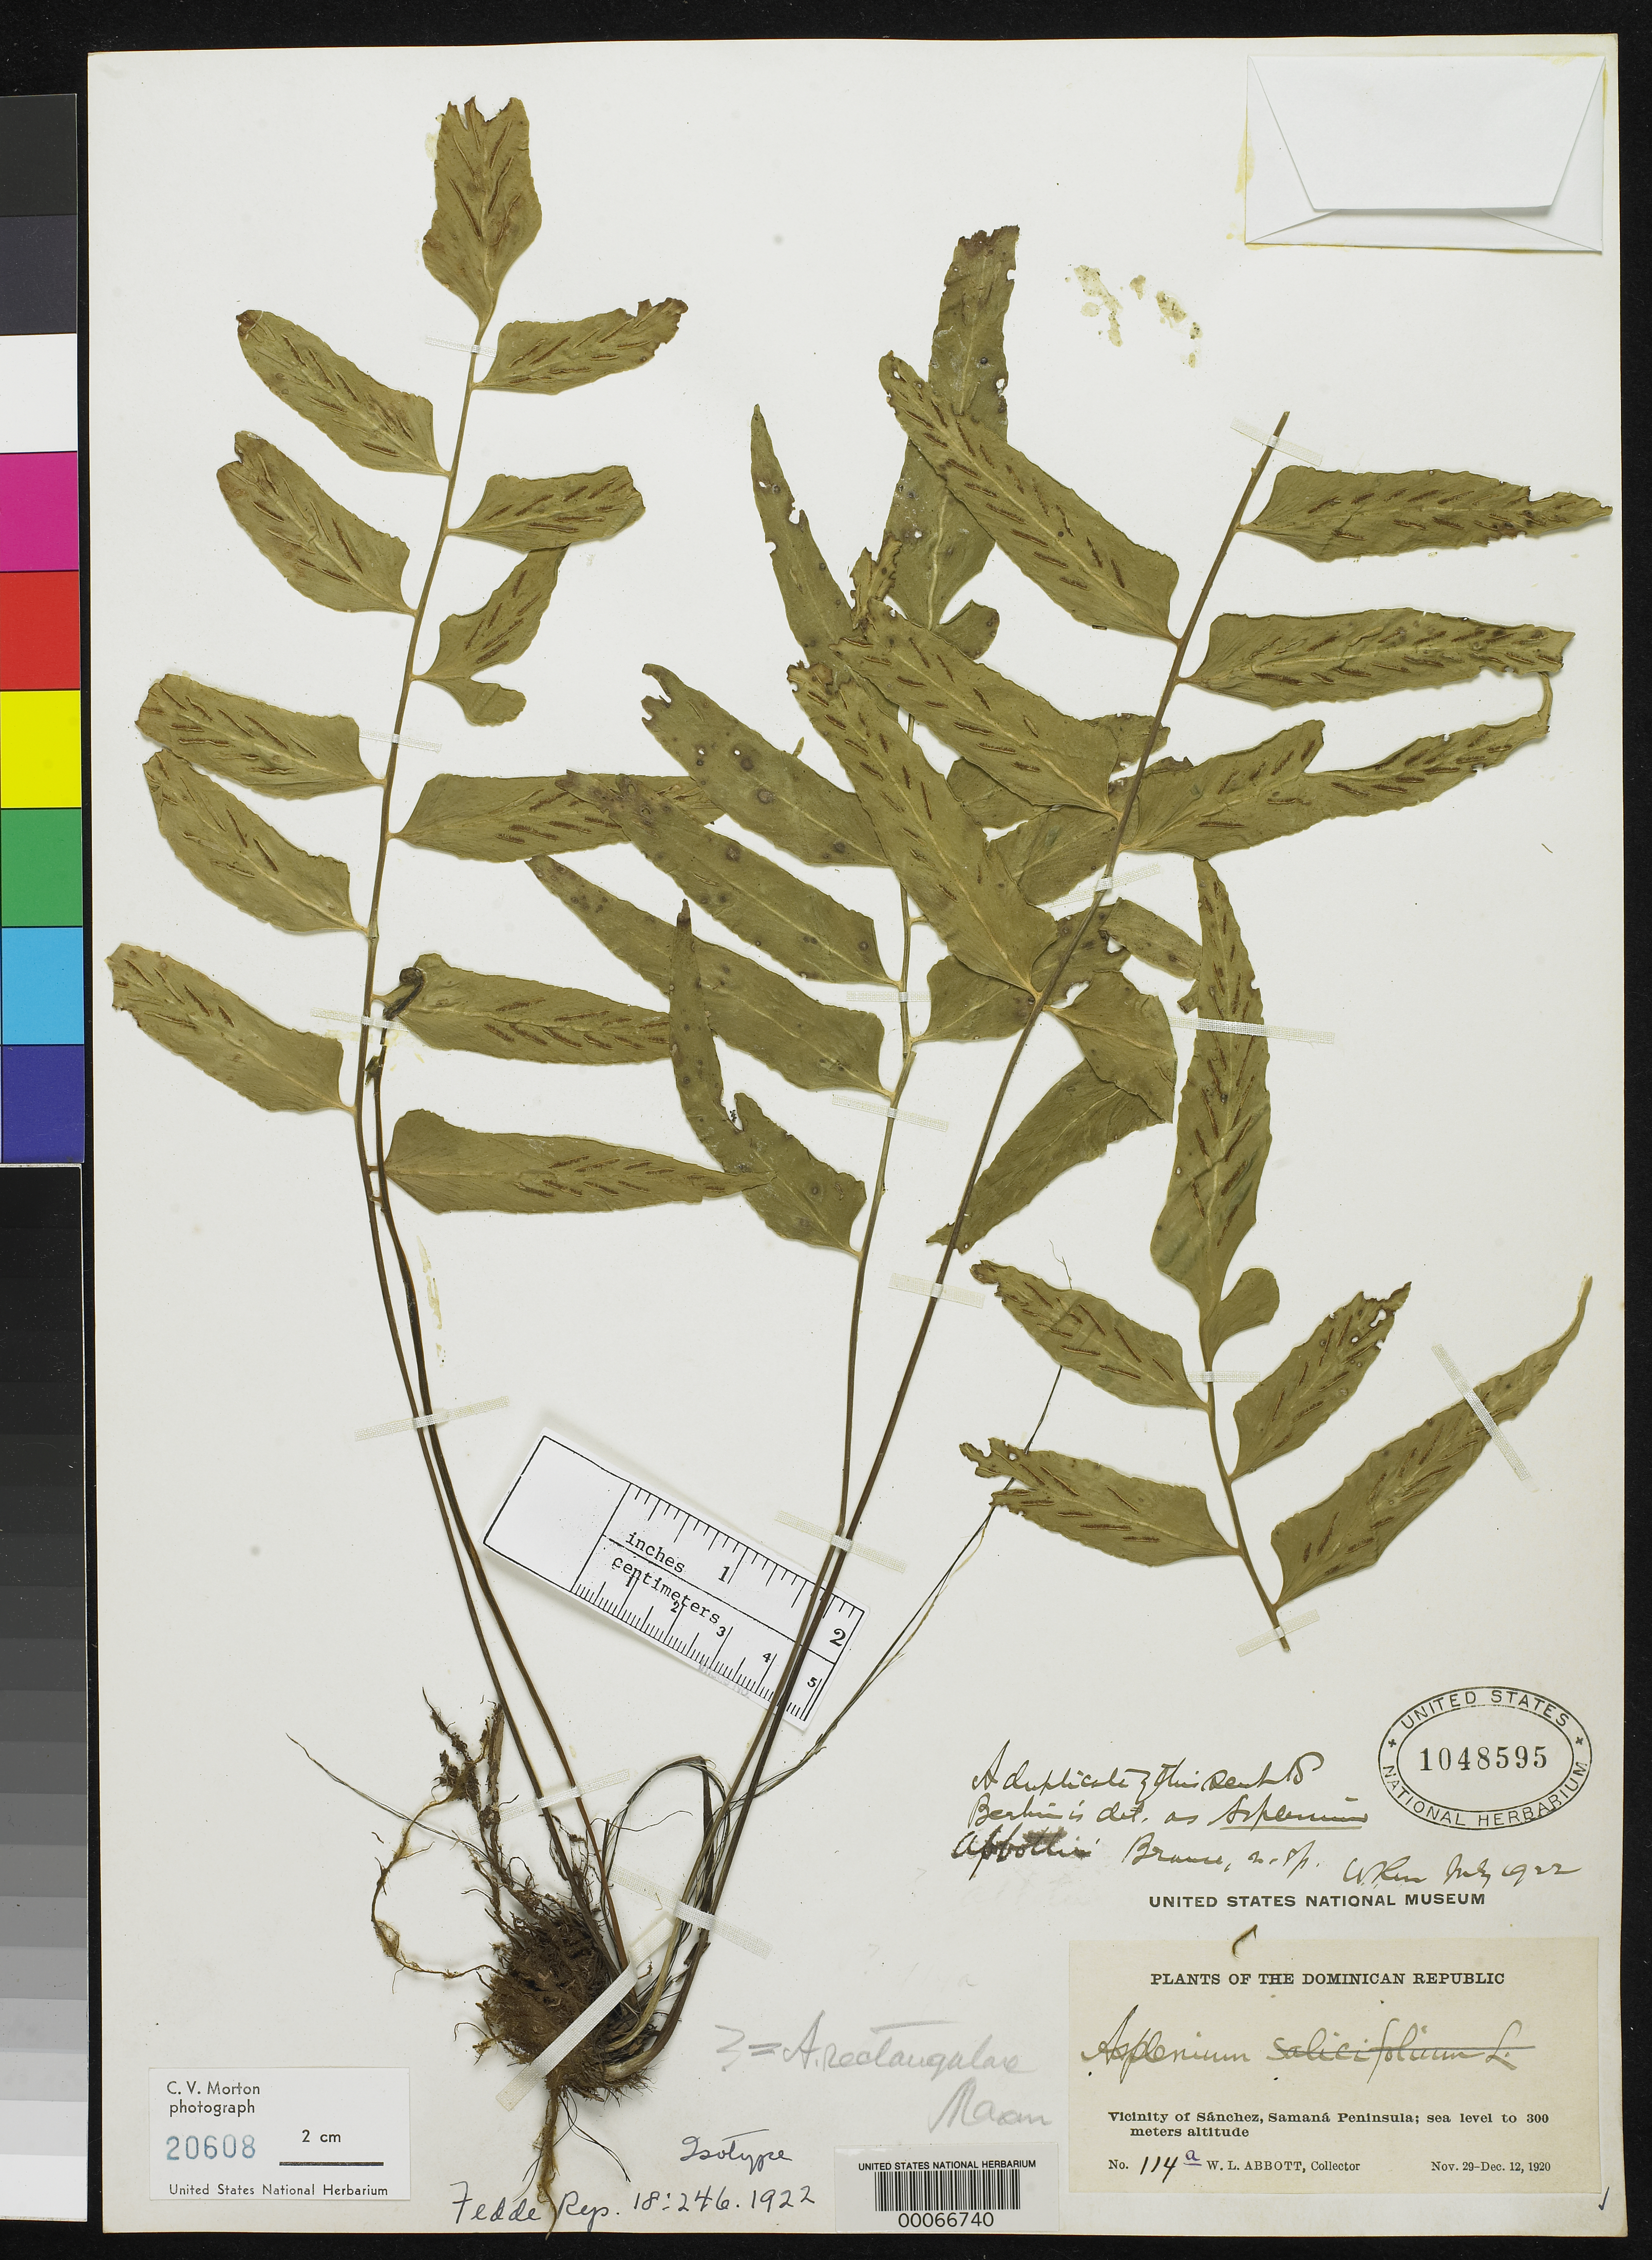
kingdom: Plantae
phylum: Tracheophyta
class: Polypodiopsida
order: Polypodiales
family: Aspleniaceae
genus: Asplenium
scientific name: Asplenium abbottii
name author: Brause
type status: Isotype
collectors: W. L. Abbott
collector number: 114a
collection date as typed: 29 Nov 1920 to 12 Dec 1920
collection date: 1920-11-29/1920-12-12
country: Dominican Republic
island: Hispaniola Island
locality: Vicinity of Sanchez, Samana Peninsula.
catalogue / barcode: US 1048595